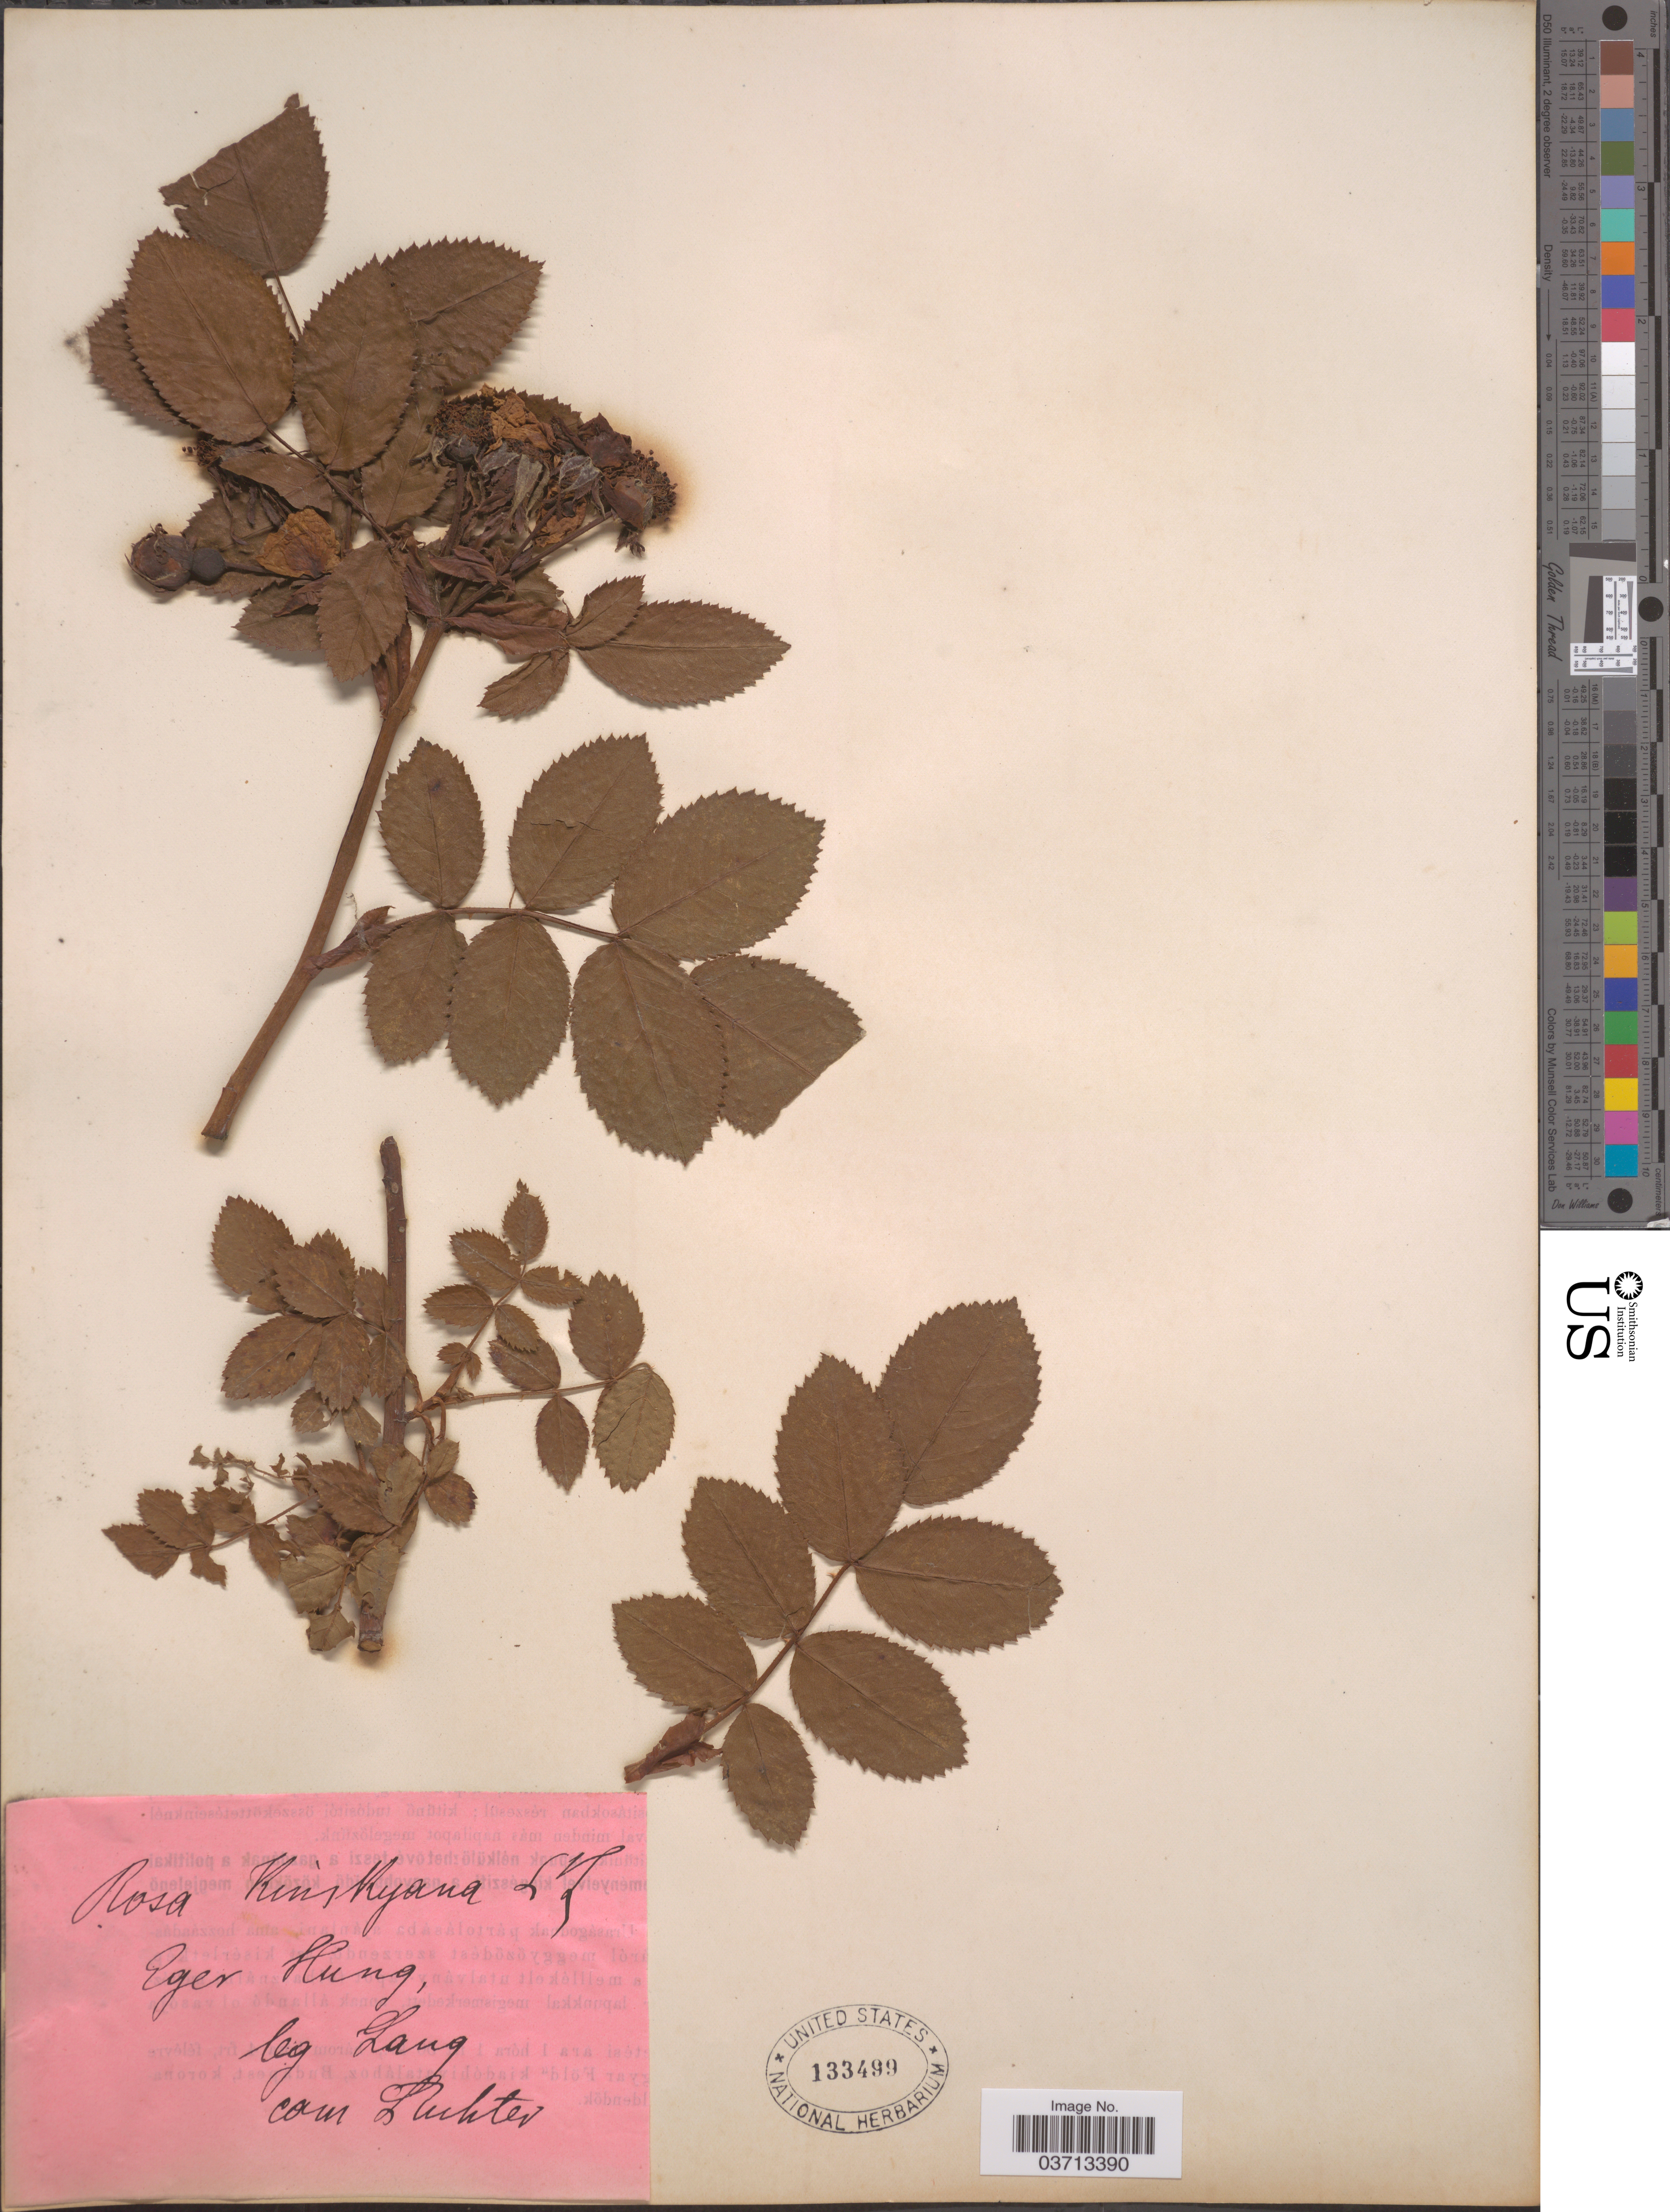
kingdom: Plantae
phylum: Tracheophyta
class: Magnoliopsida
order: Rosales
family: Rosaceae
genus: Rosa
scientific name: Rosa kinskyana ined.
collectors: -- Lang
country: Hungary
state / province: Eger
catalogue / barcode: US 133499